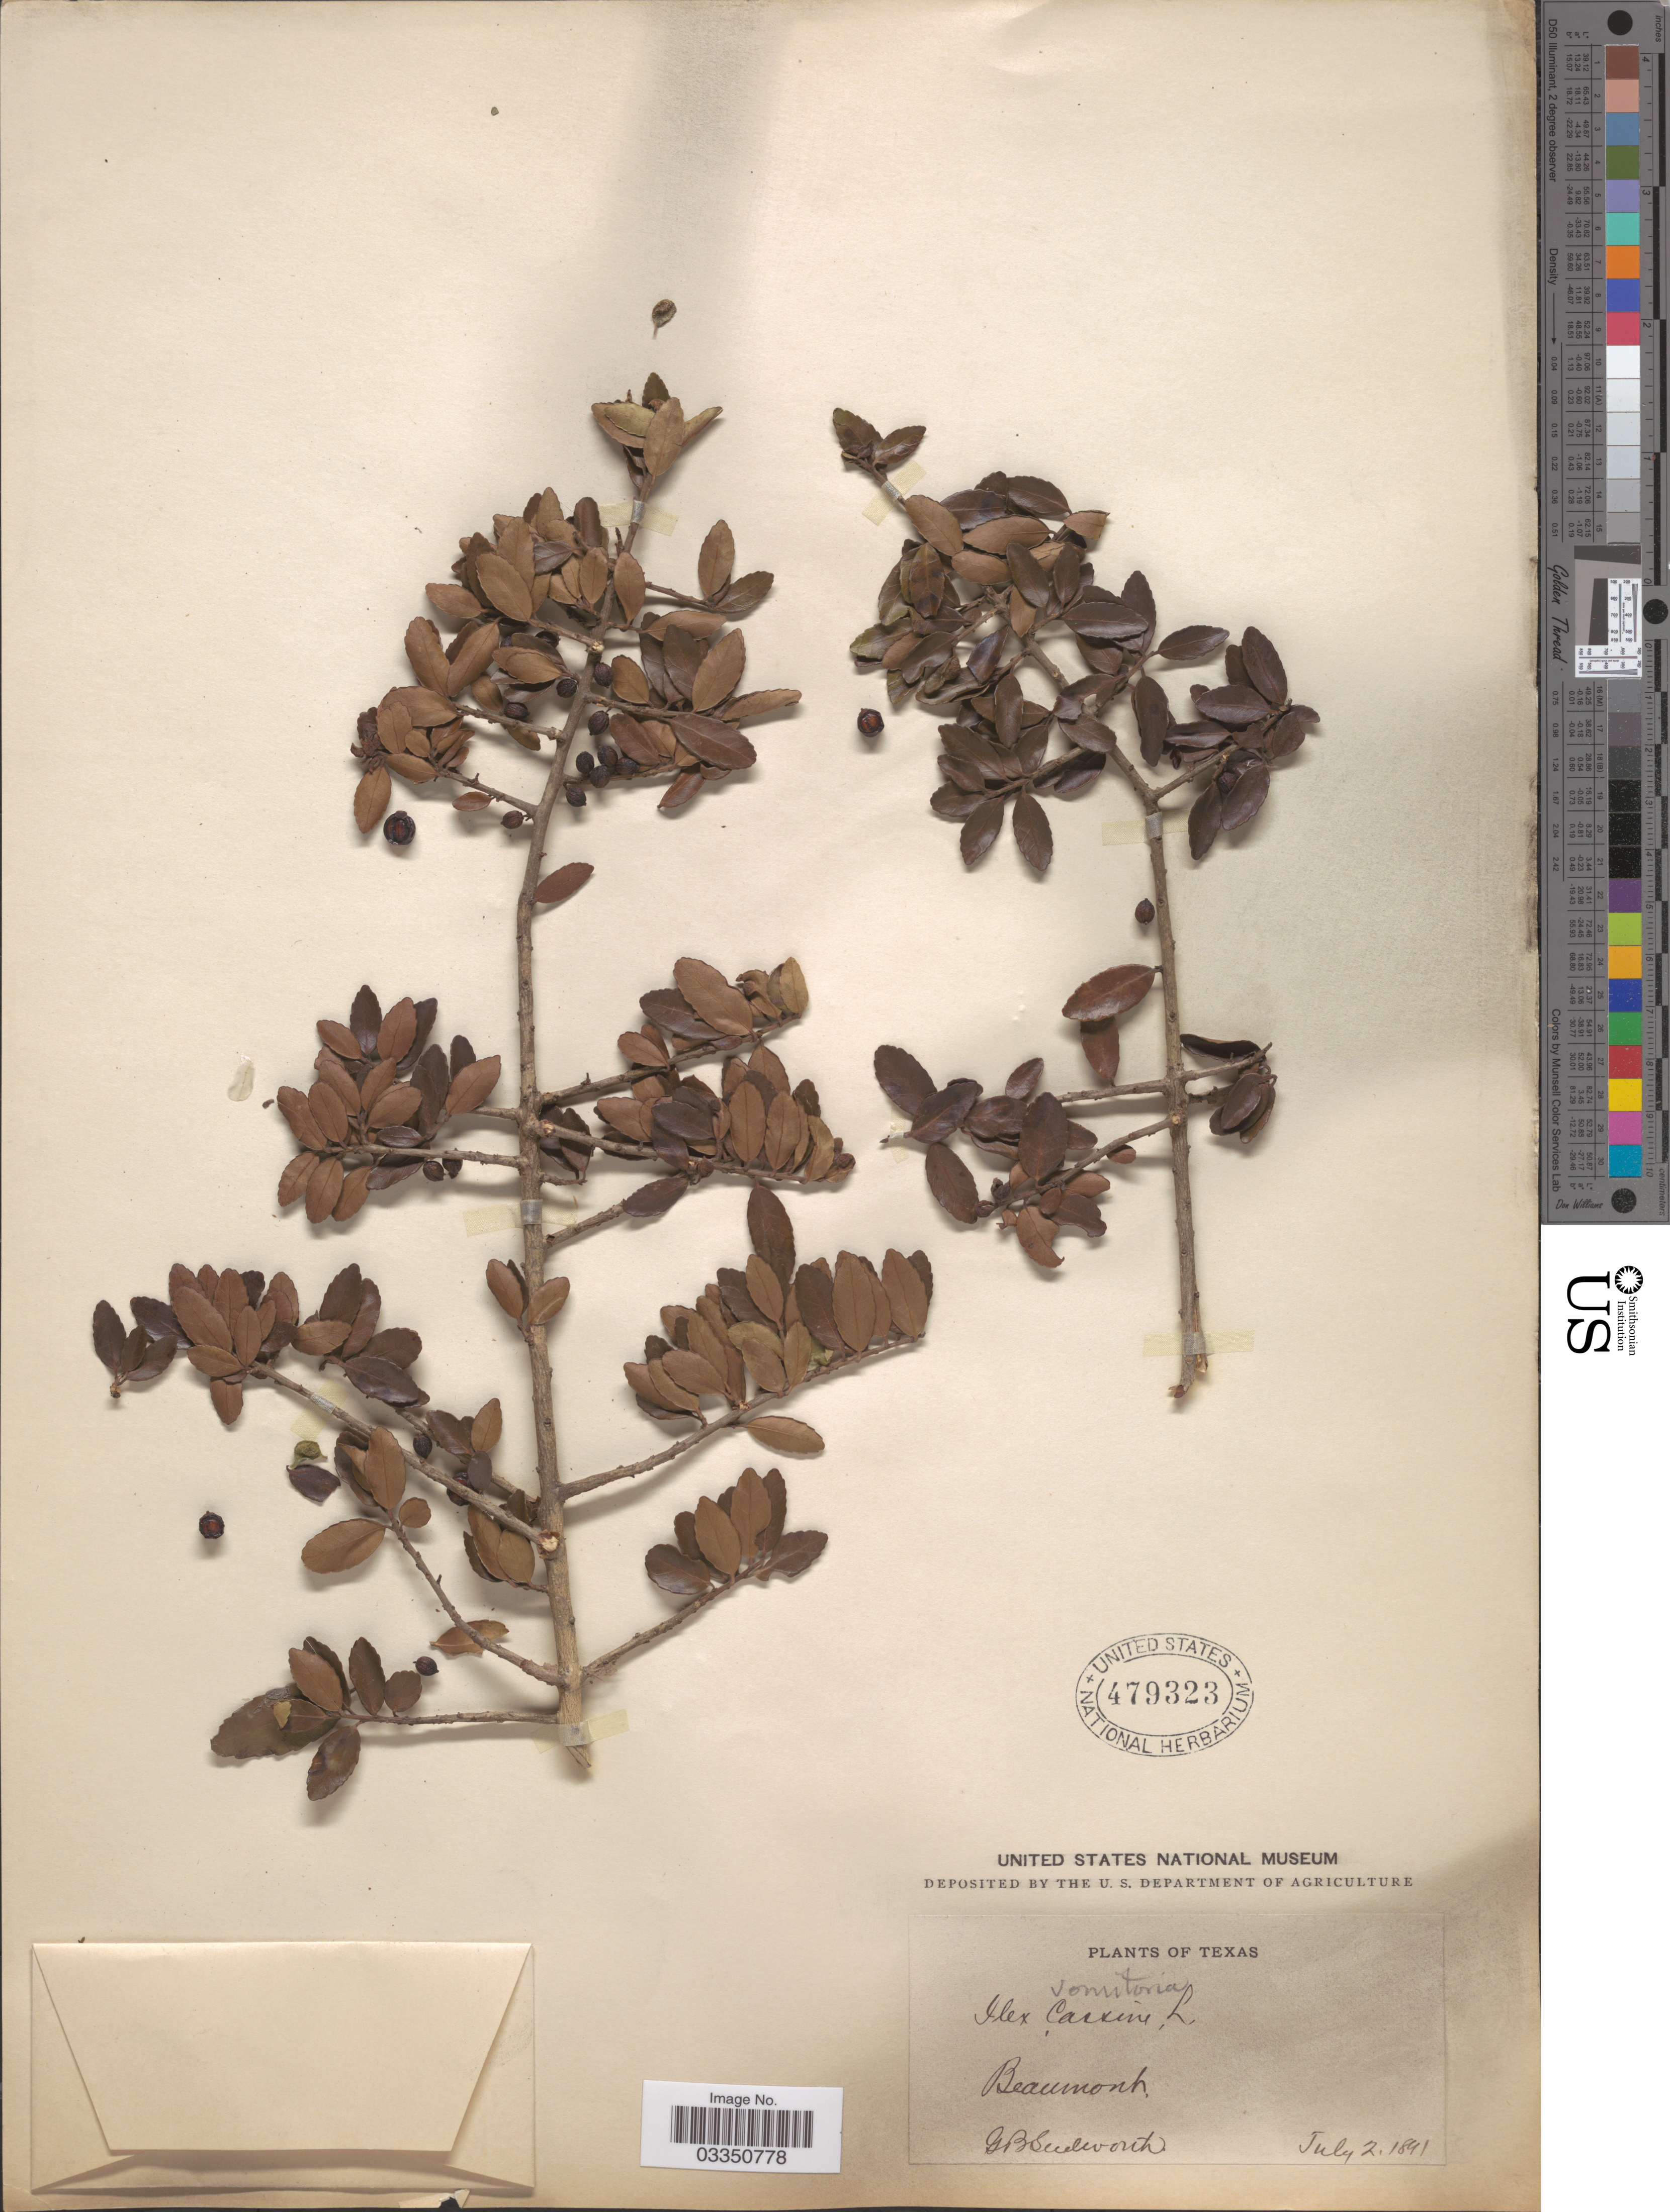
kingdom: Plantae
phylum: Tracheophyta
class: Magnoliopsida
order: Aquifoliales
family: Aquifoliaceae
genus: Ilex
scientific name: Ilex vomitoria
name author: Aiton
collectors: G. B. Sudworth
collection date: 1891-07-02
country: United States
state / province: Texas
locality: Beaumont.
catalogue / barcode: US 479323